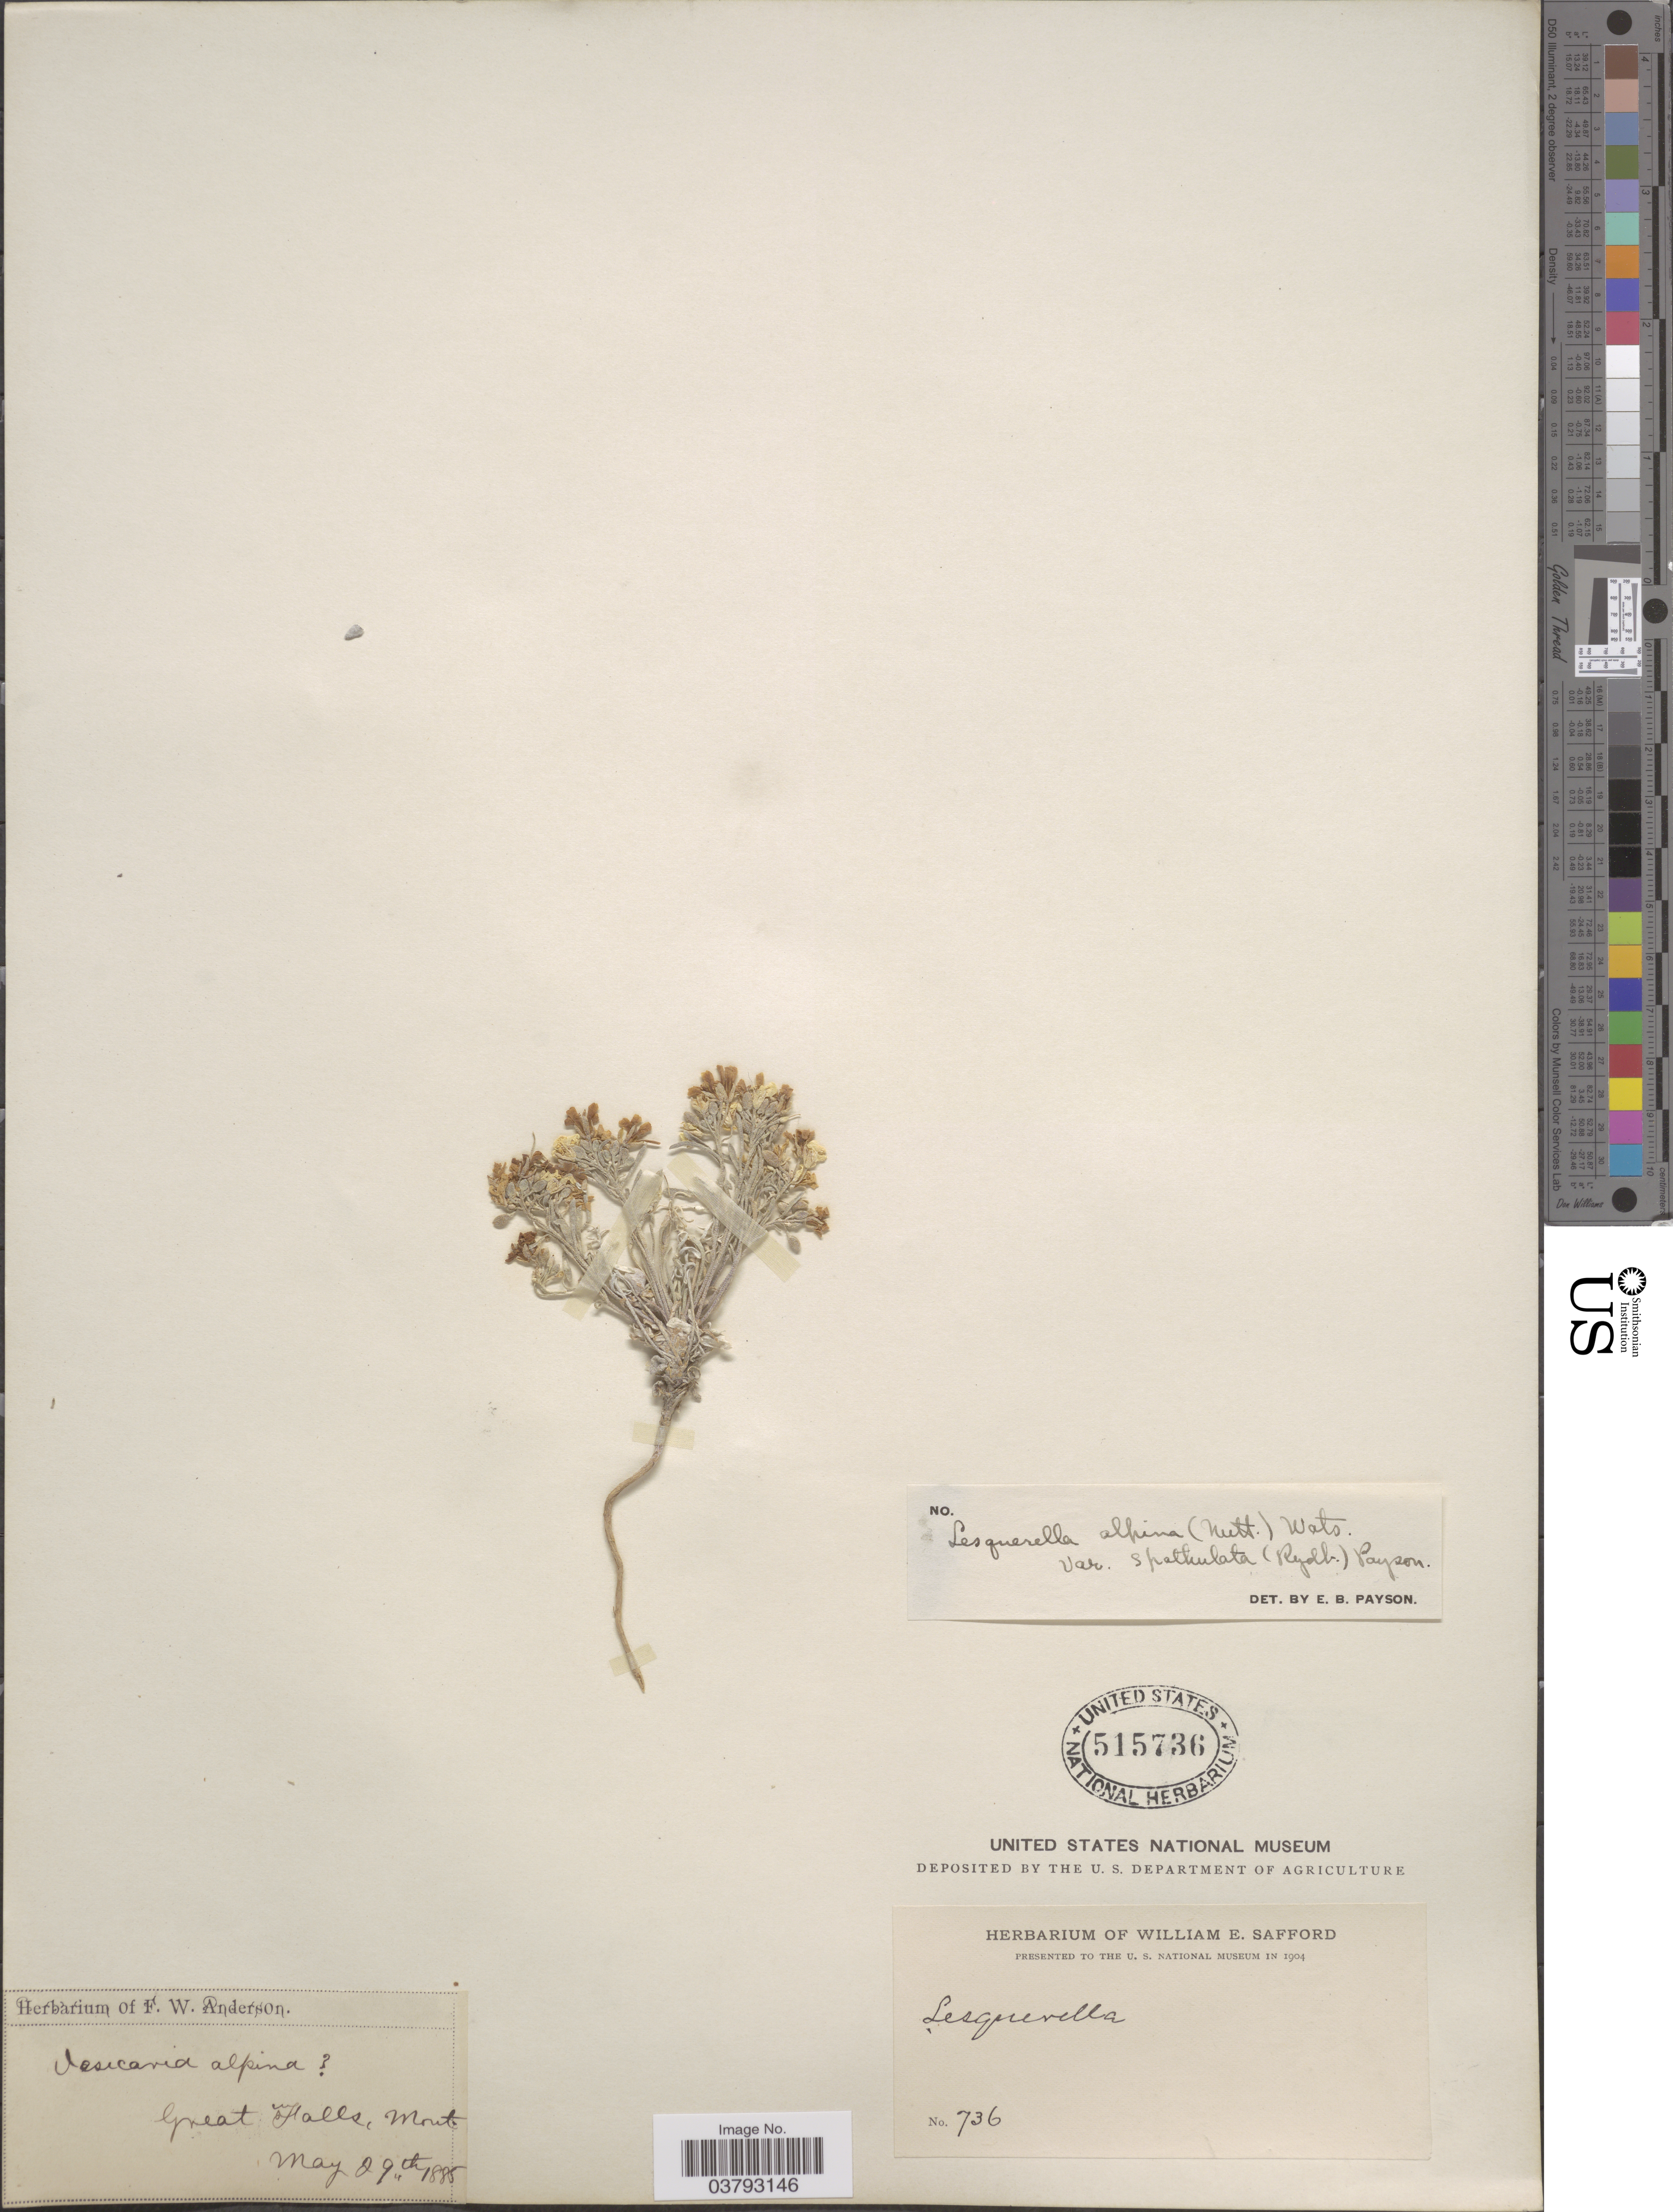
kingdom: Plantae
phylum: Tracheophyta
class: Magnoliopsida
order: Brassicales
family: Brassicaceae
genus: Lesquerella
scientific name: Lesquerella alpina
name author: (Nutt.) S. Watson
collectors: ex herb. F.W. Anderson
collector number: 736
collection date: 1888-05-29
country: United States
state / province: Montana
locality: Great Falls.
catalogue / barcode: US 515736